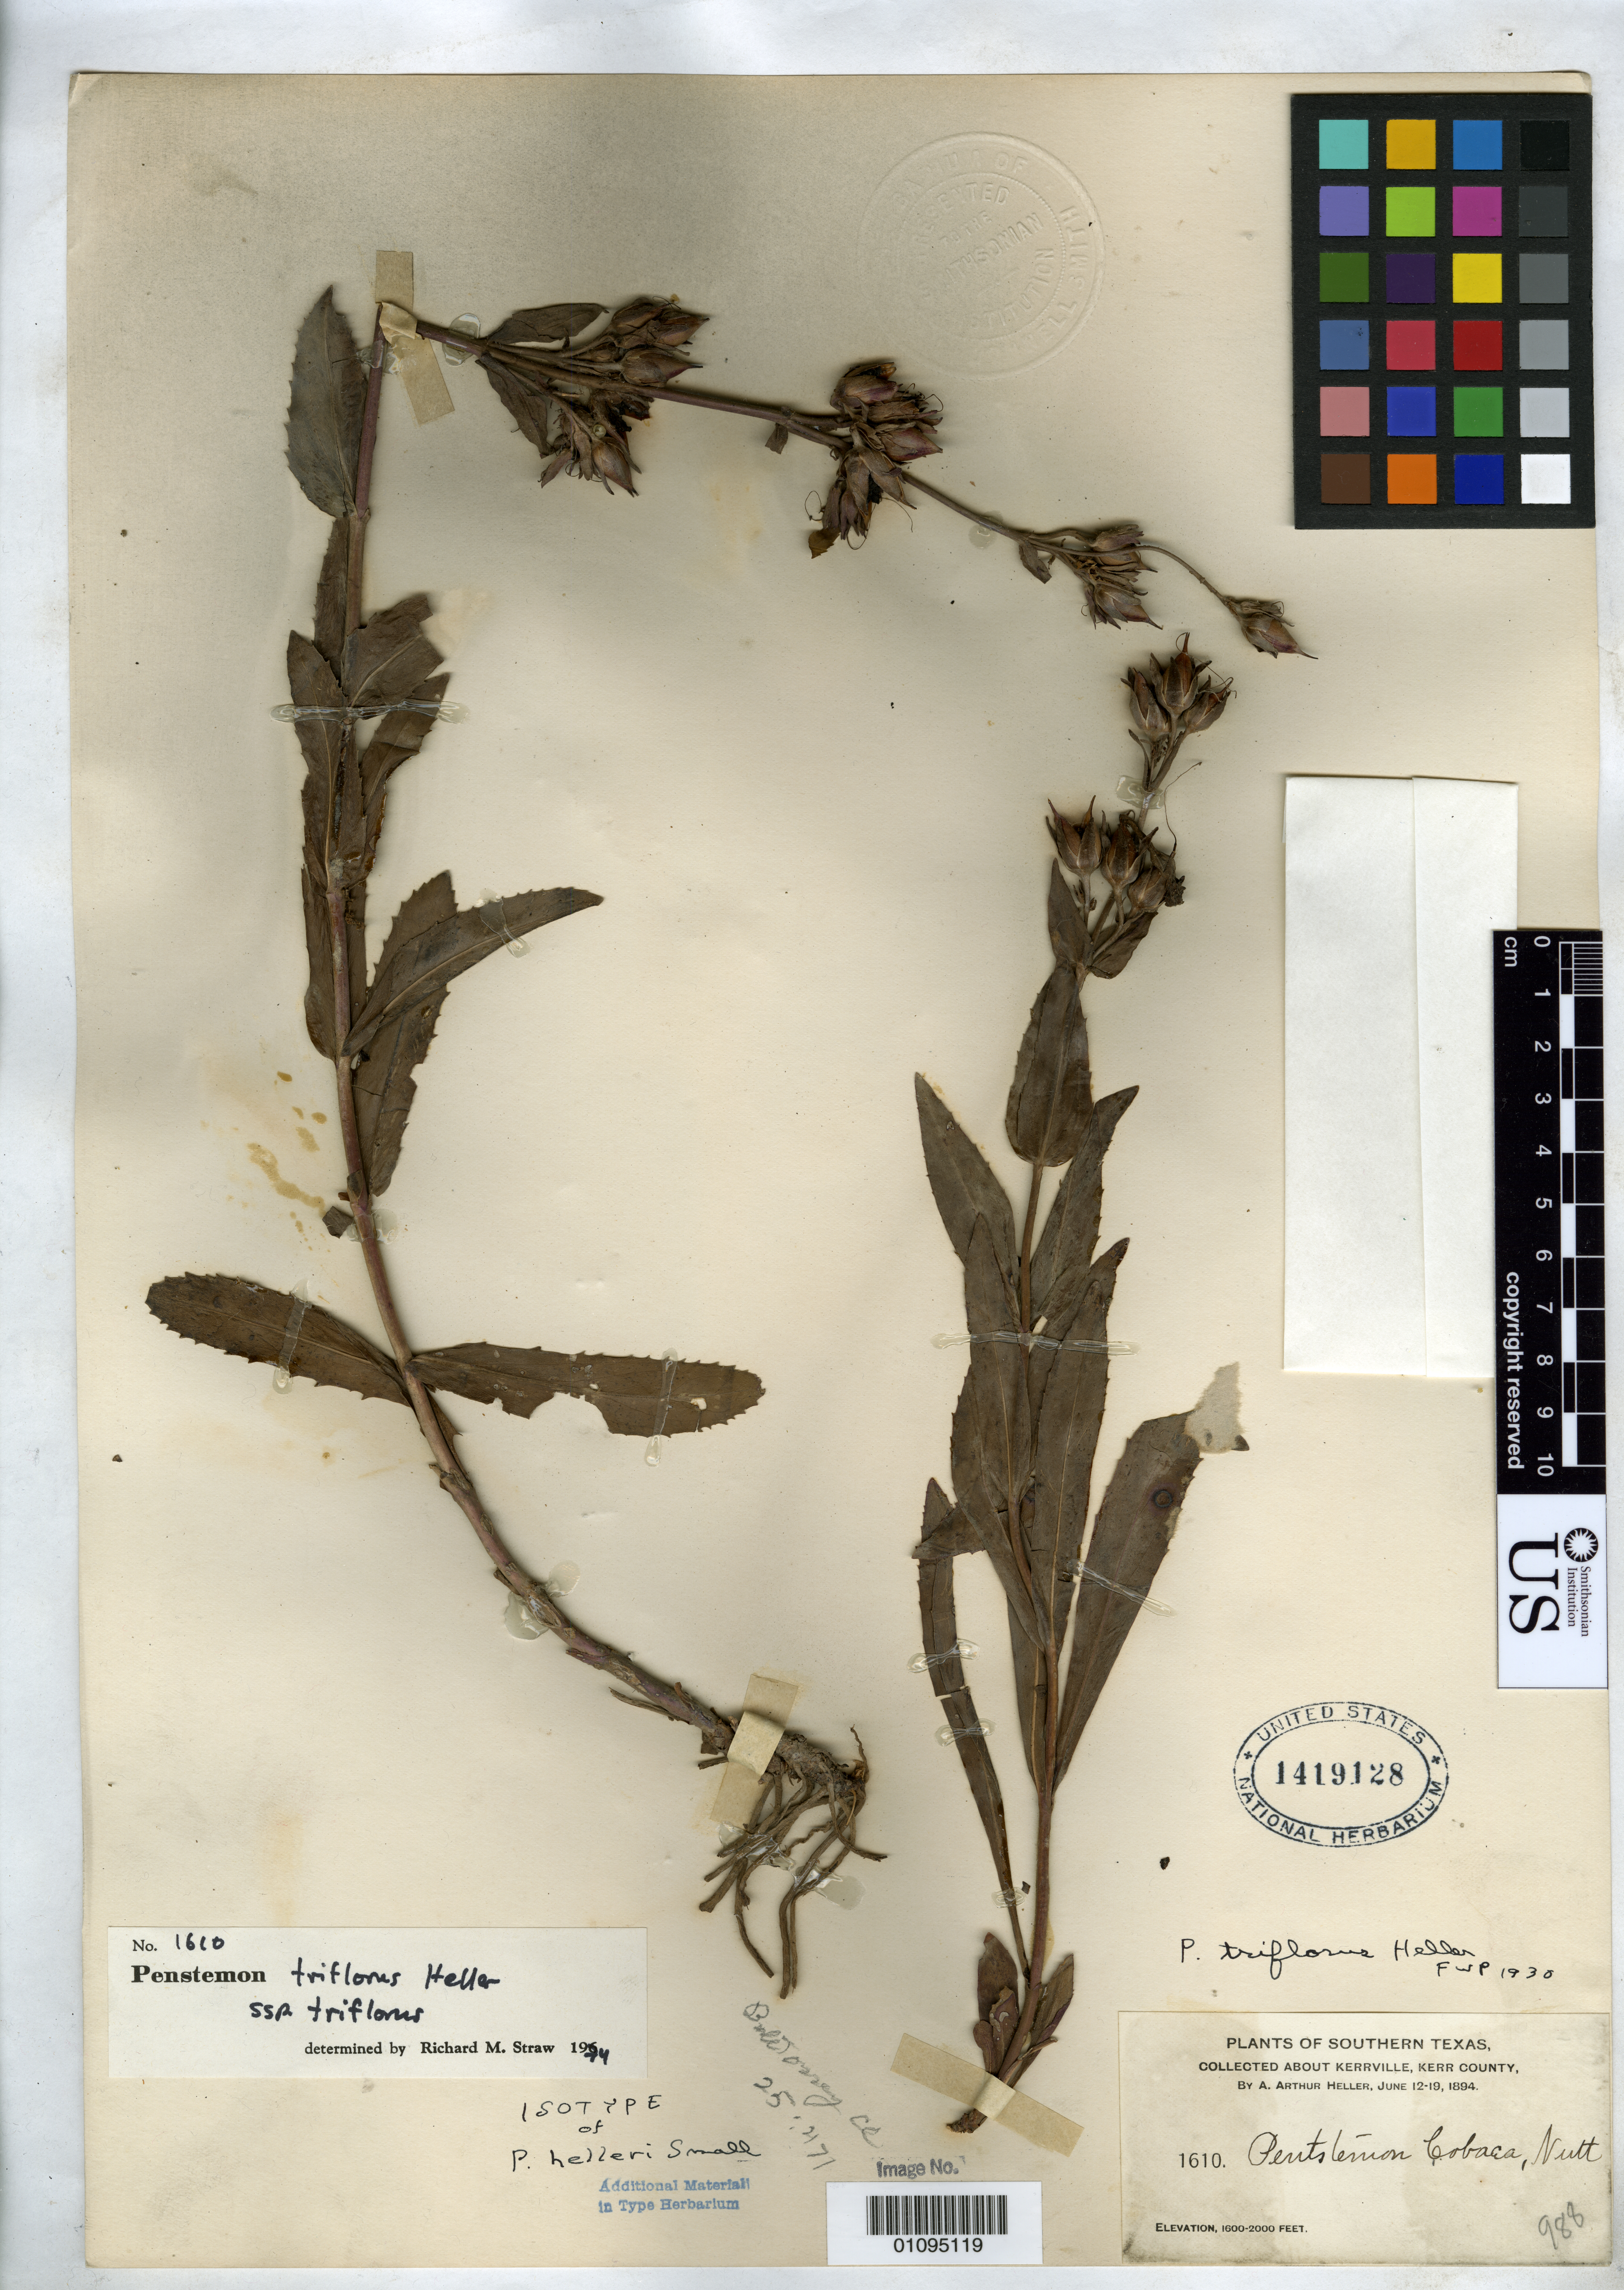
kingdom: Plantae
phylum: Tracheophyta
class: Magnoliopsida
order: Lamiales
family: Plantaginaceae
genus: Penstemon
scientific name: Penstemon helleri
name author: Small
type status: Isotype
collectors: A. A. Heller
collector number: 1610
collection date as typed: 12 Jun 1894 to 19 Jun 1894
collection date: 1894-06-12/1894-06-19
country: United States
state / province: Texas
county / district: Kerr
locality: Kerryville; alt. 1600-2000 ft.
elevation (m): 488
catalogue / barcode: US 1419128